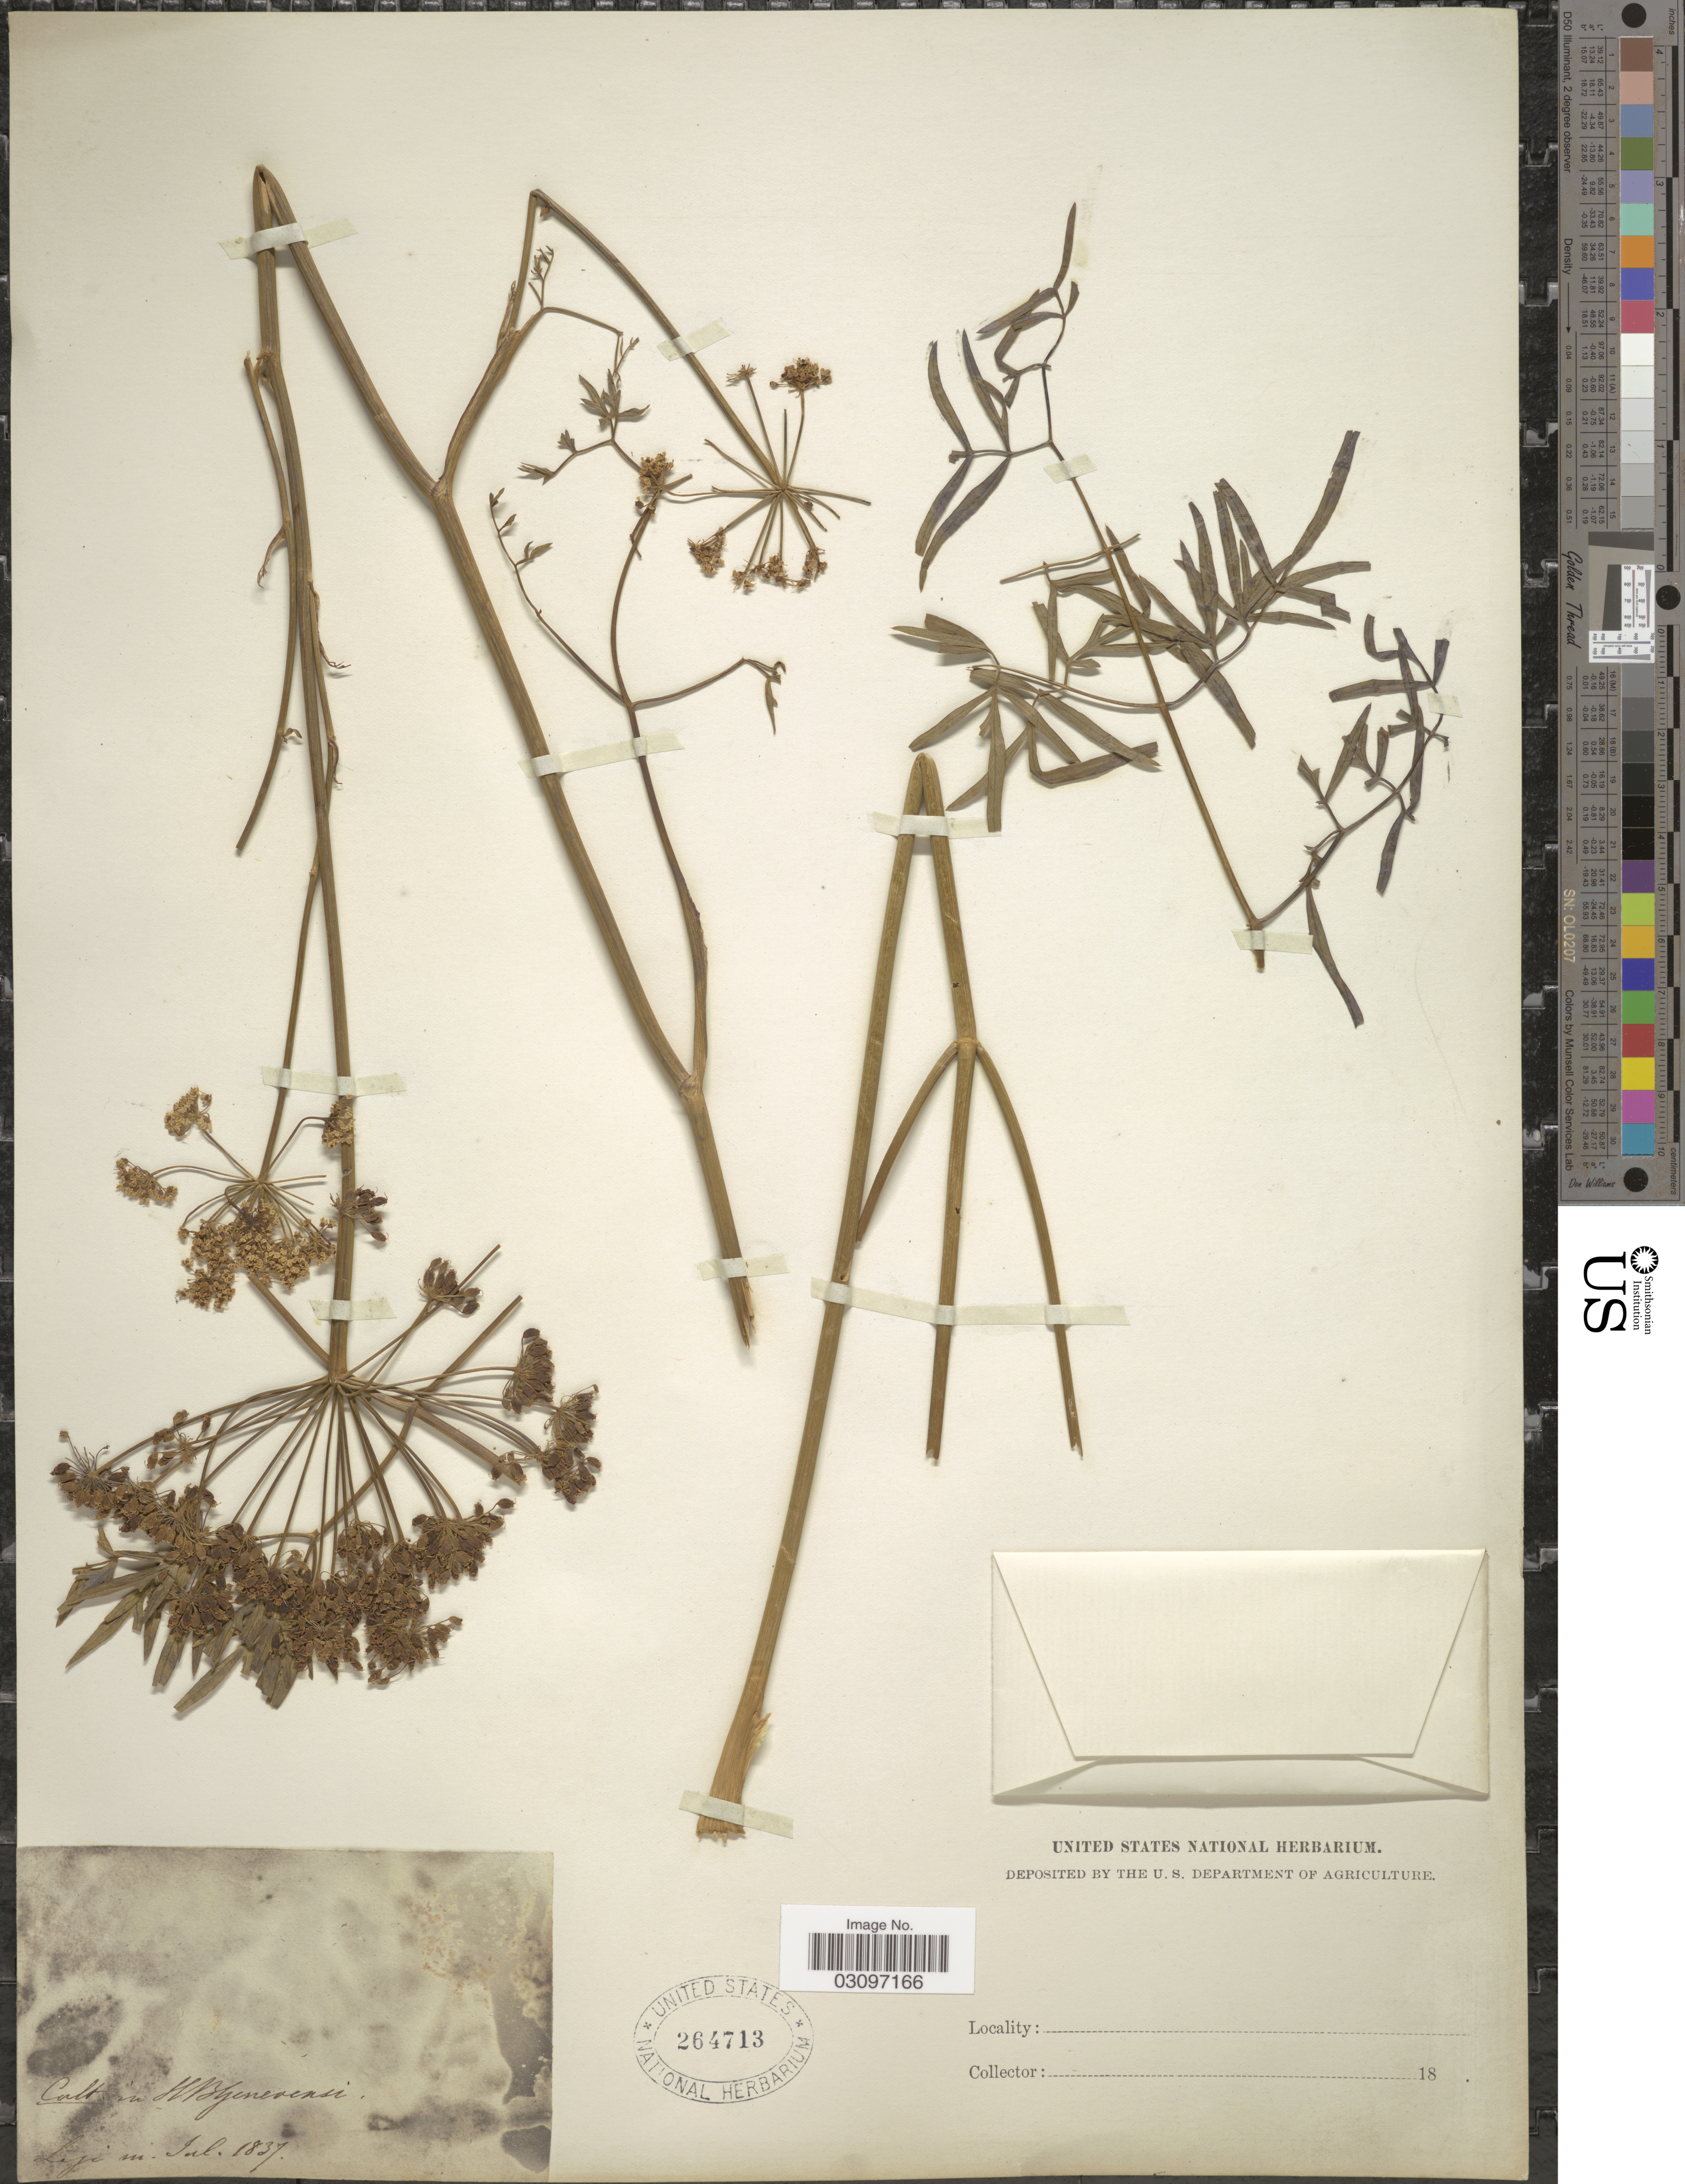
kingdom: Plantae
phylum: Tracheophyta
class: Magnoliopsida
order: Apiales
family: Apiaceae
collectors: ex herb. United States National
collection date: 1837-07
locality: Cult. in HBGenevensi.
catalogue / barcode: US 264713